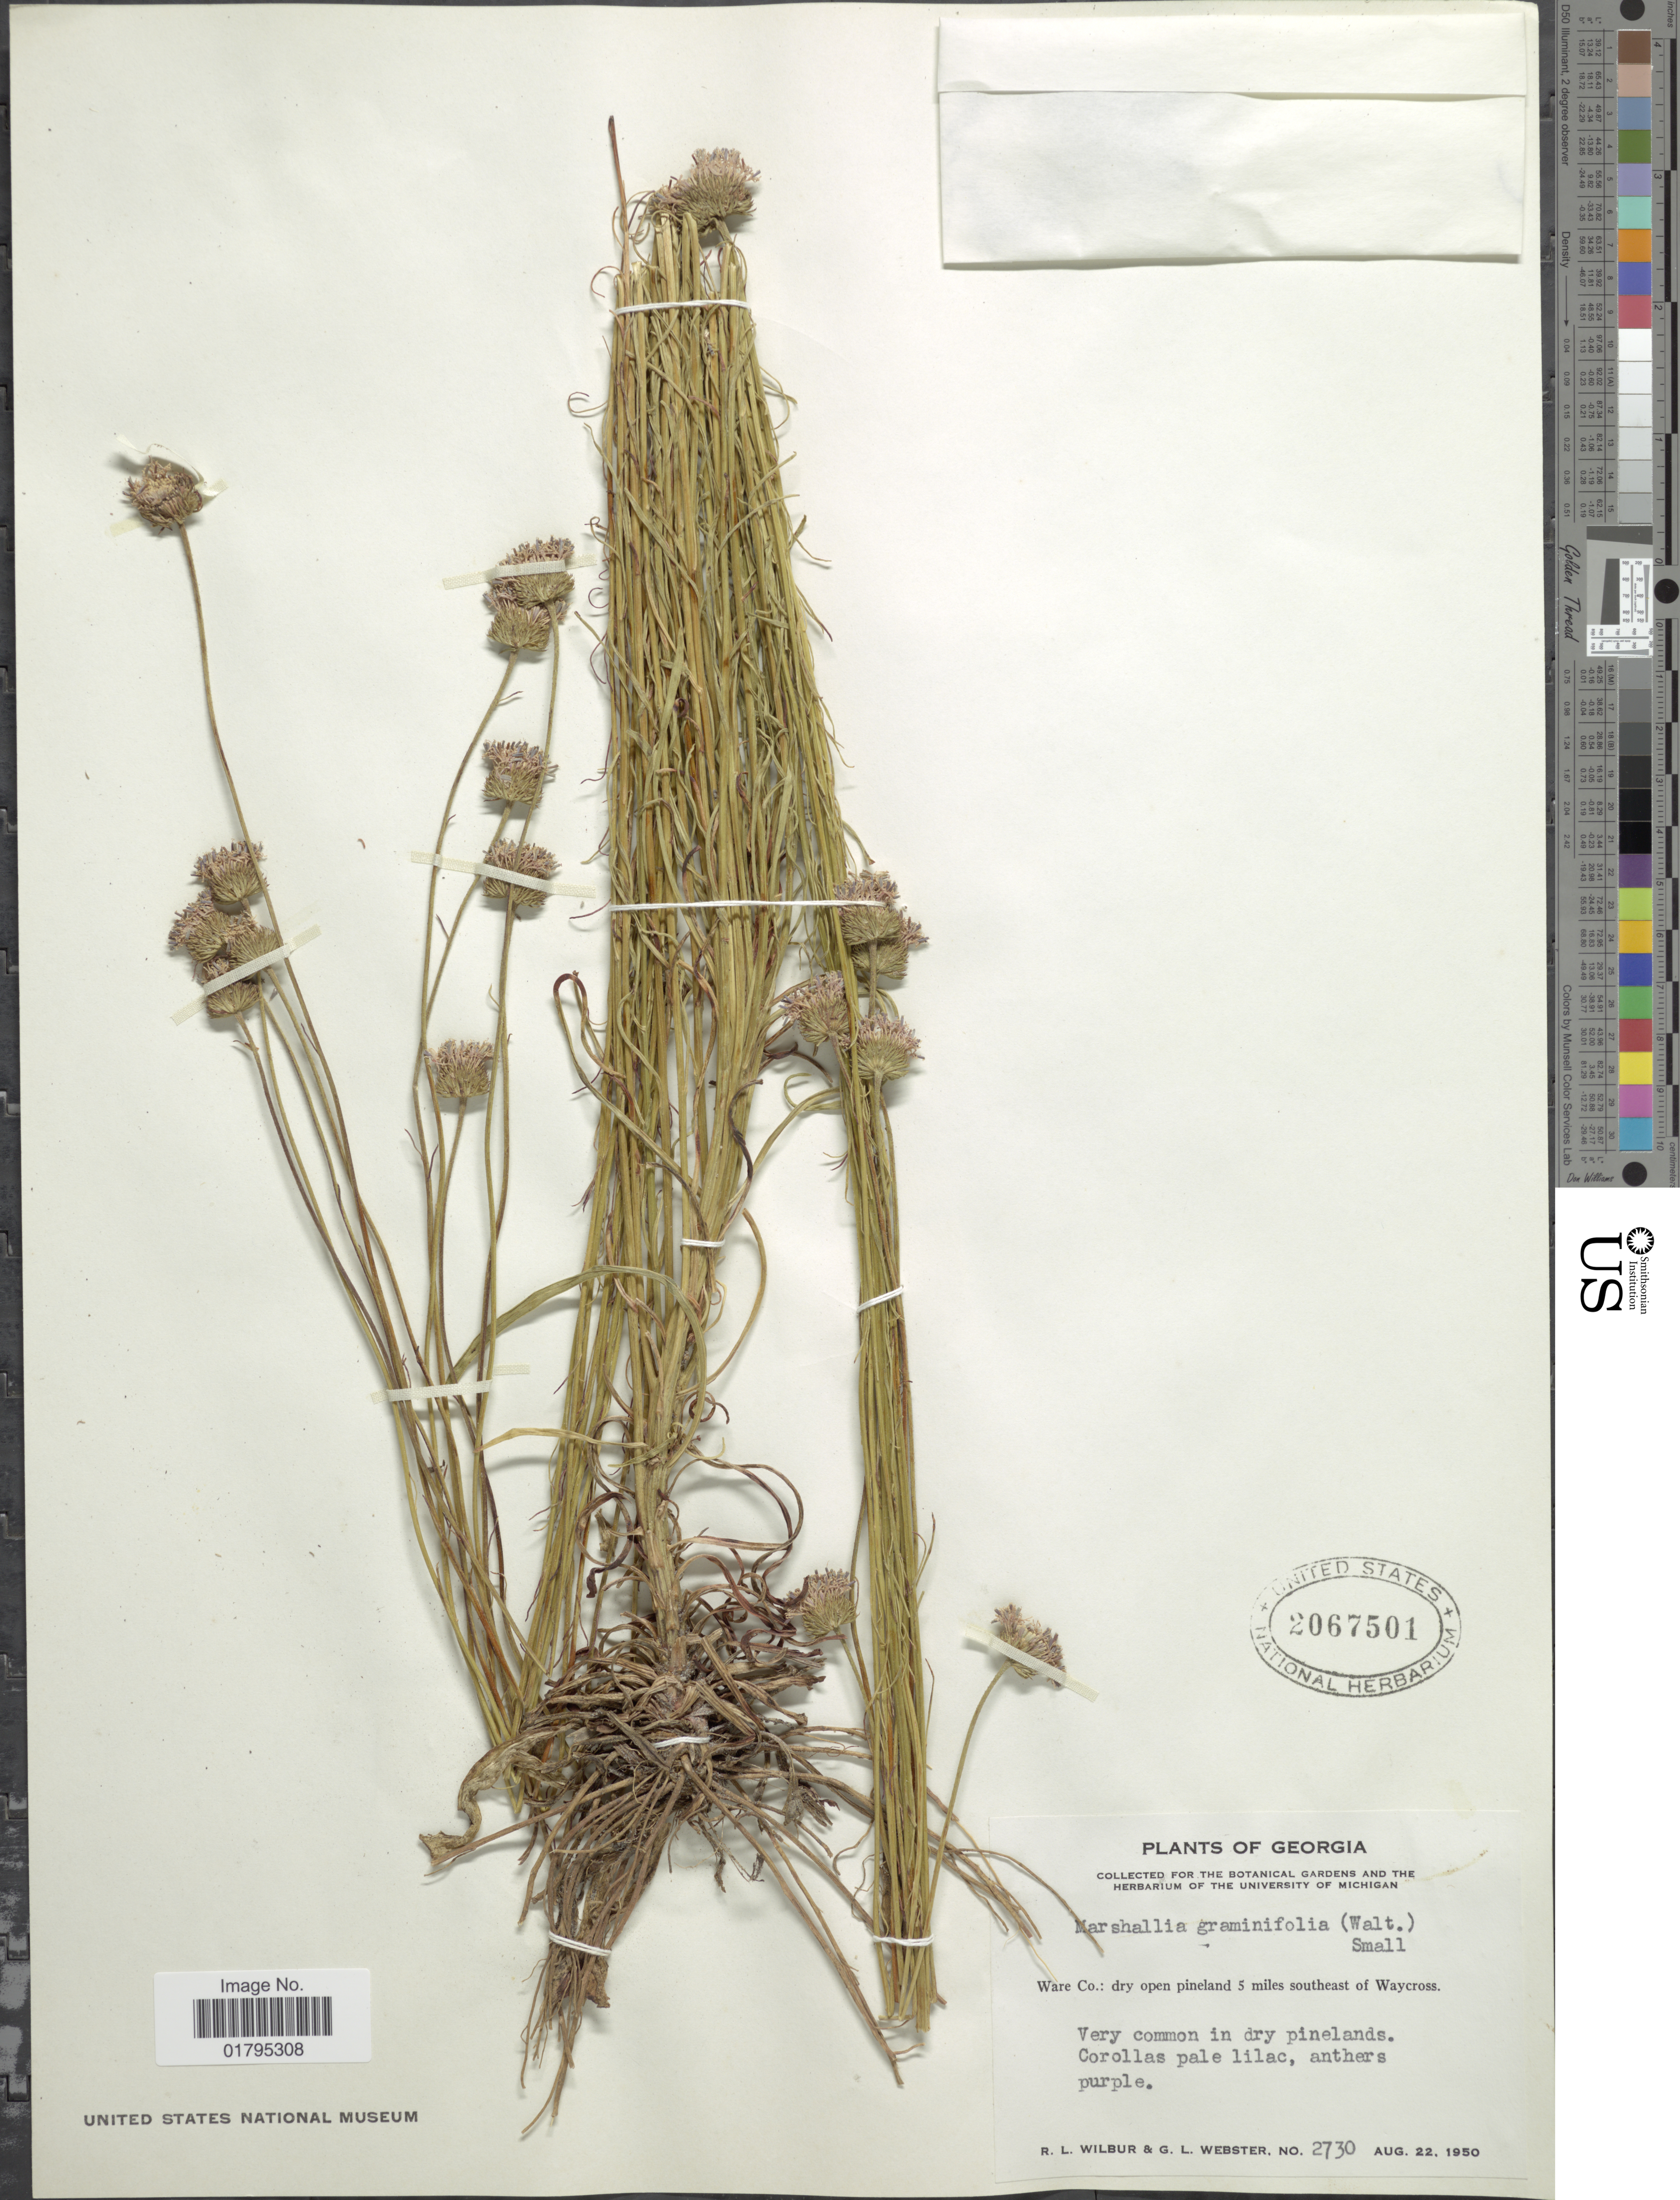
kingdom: Plantae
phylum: Tracheophyta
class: Magnoliopsida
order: Asterales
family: Asteraceae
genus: Marshallia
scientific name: Marshallia graminifolia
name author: (Walter) Small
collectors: R. L. Wilbur & G. L. Webster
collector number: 2730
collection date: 1950-08-22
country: United States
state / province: Georgia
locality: Ware Co.: Dry open pineland 5 miles southeast of Waycross.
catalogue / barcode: US 2067501